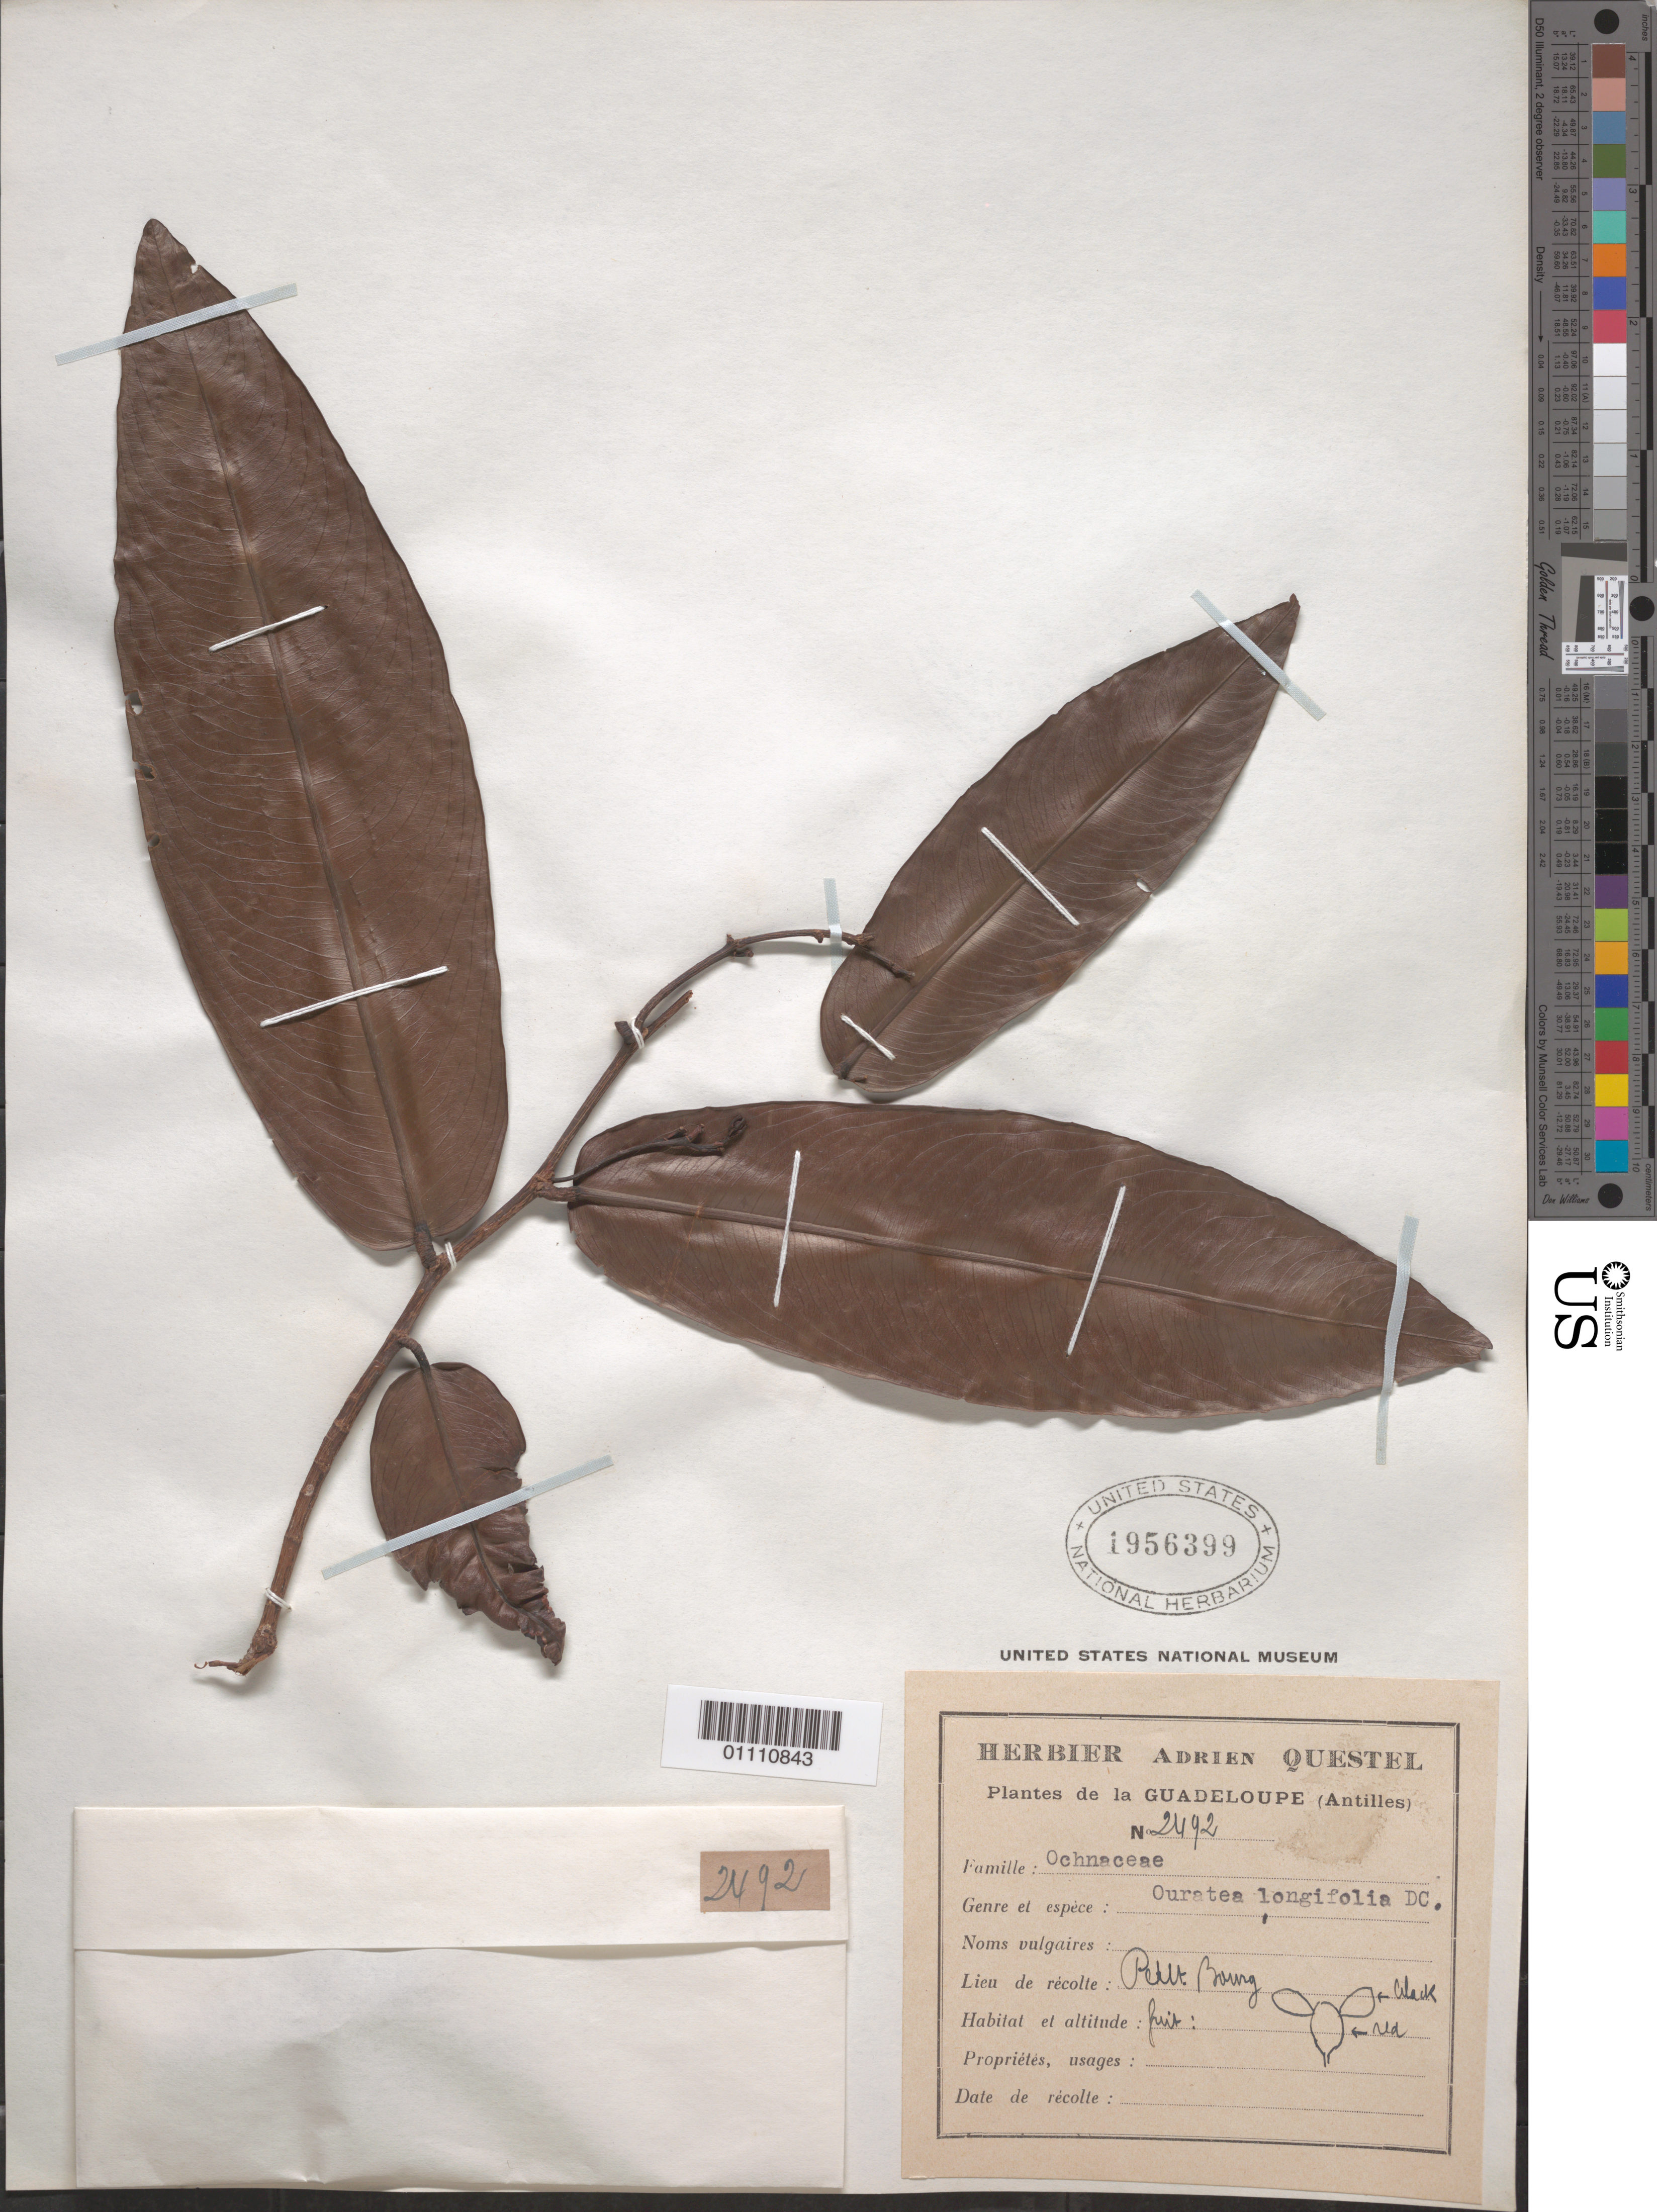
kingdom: Plantae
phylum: Tracheophyta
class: Magnoliopsida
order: Malpighiales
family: Ochnaceae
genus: Ouratea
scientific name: Ouratea longifolia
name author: (Lam.) Engl.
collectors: A. Questel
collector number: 2492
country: Guadeloupe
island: Basse Terre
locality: petit bourg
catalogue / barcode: US 1956399